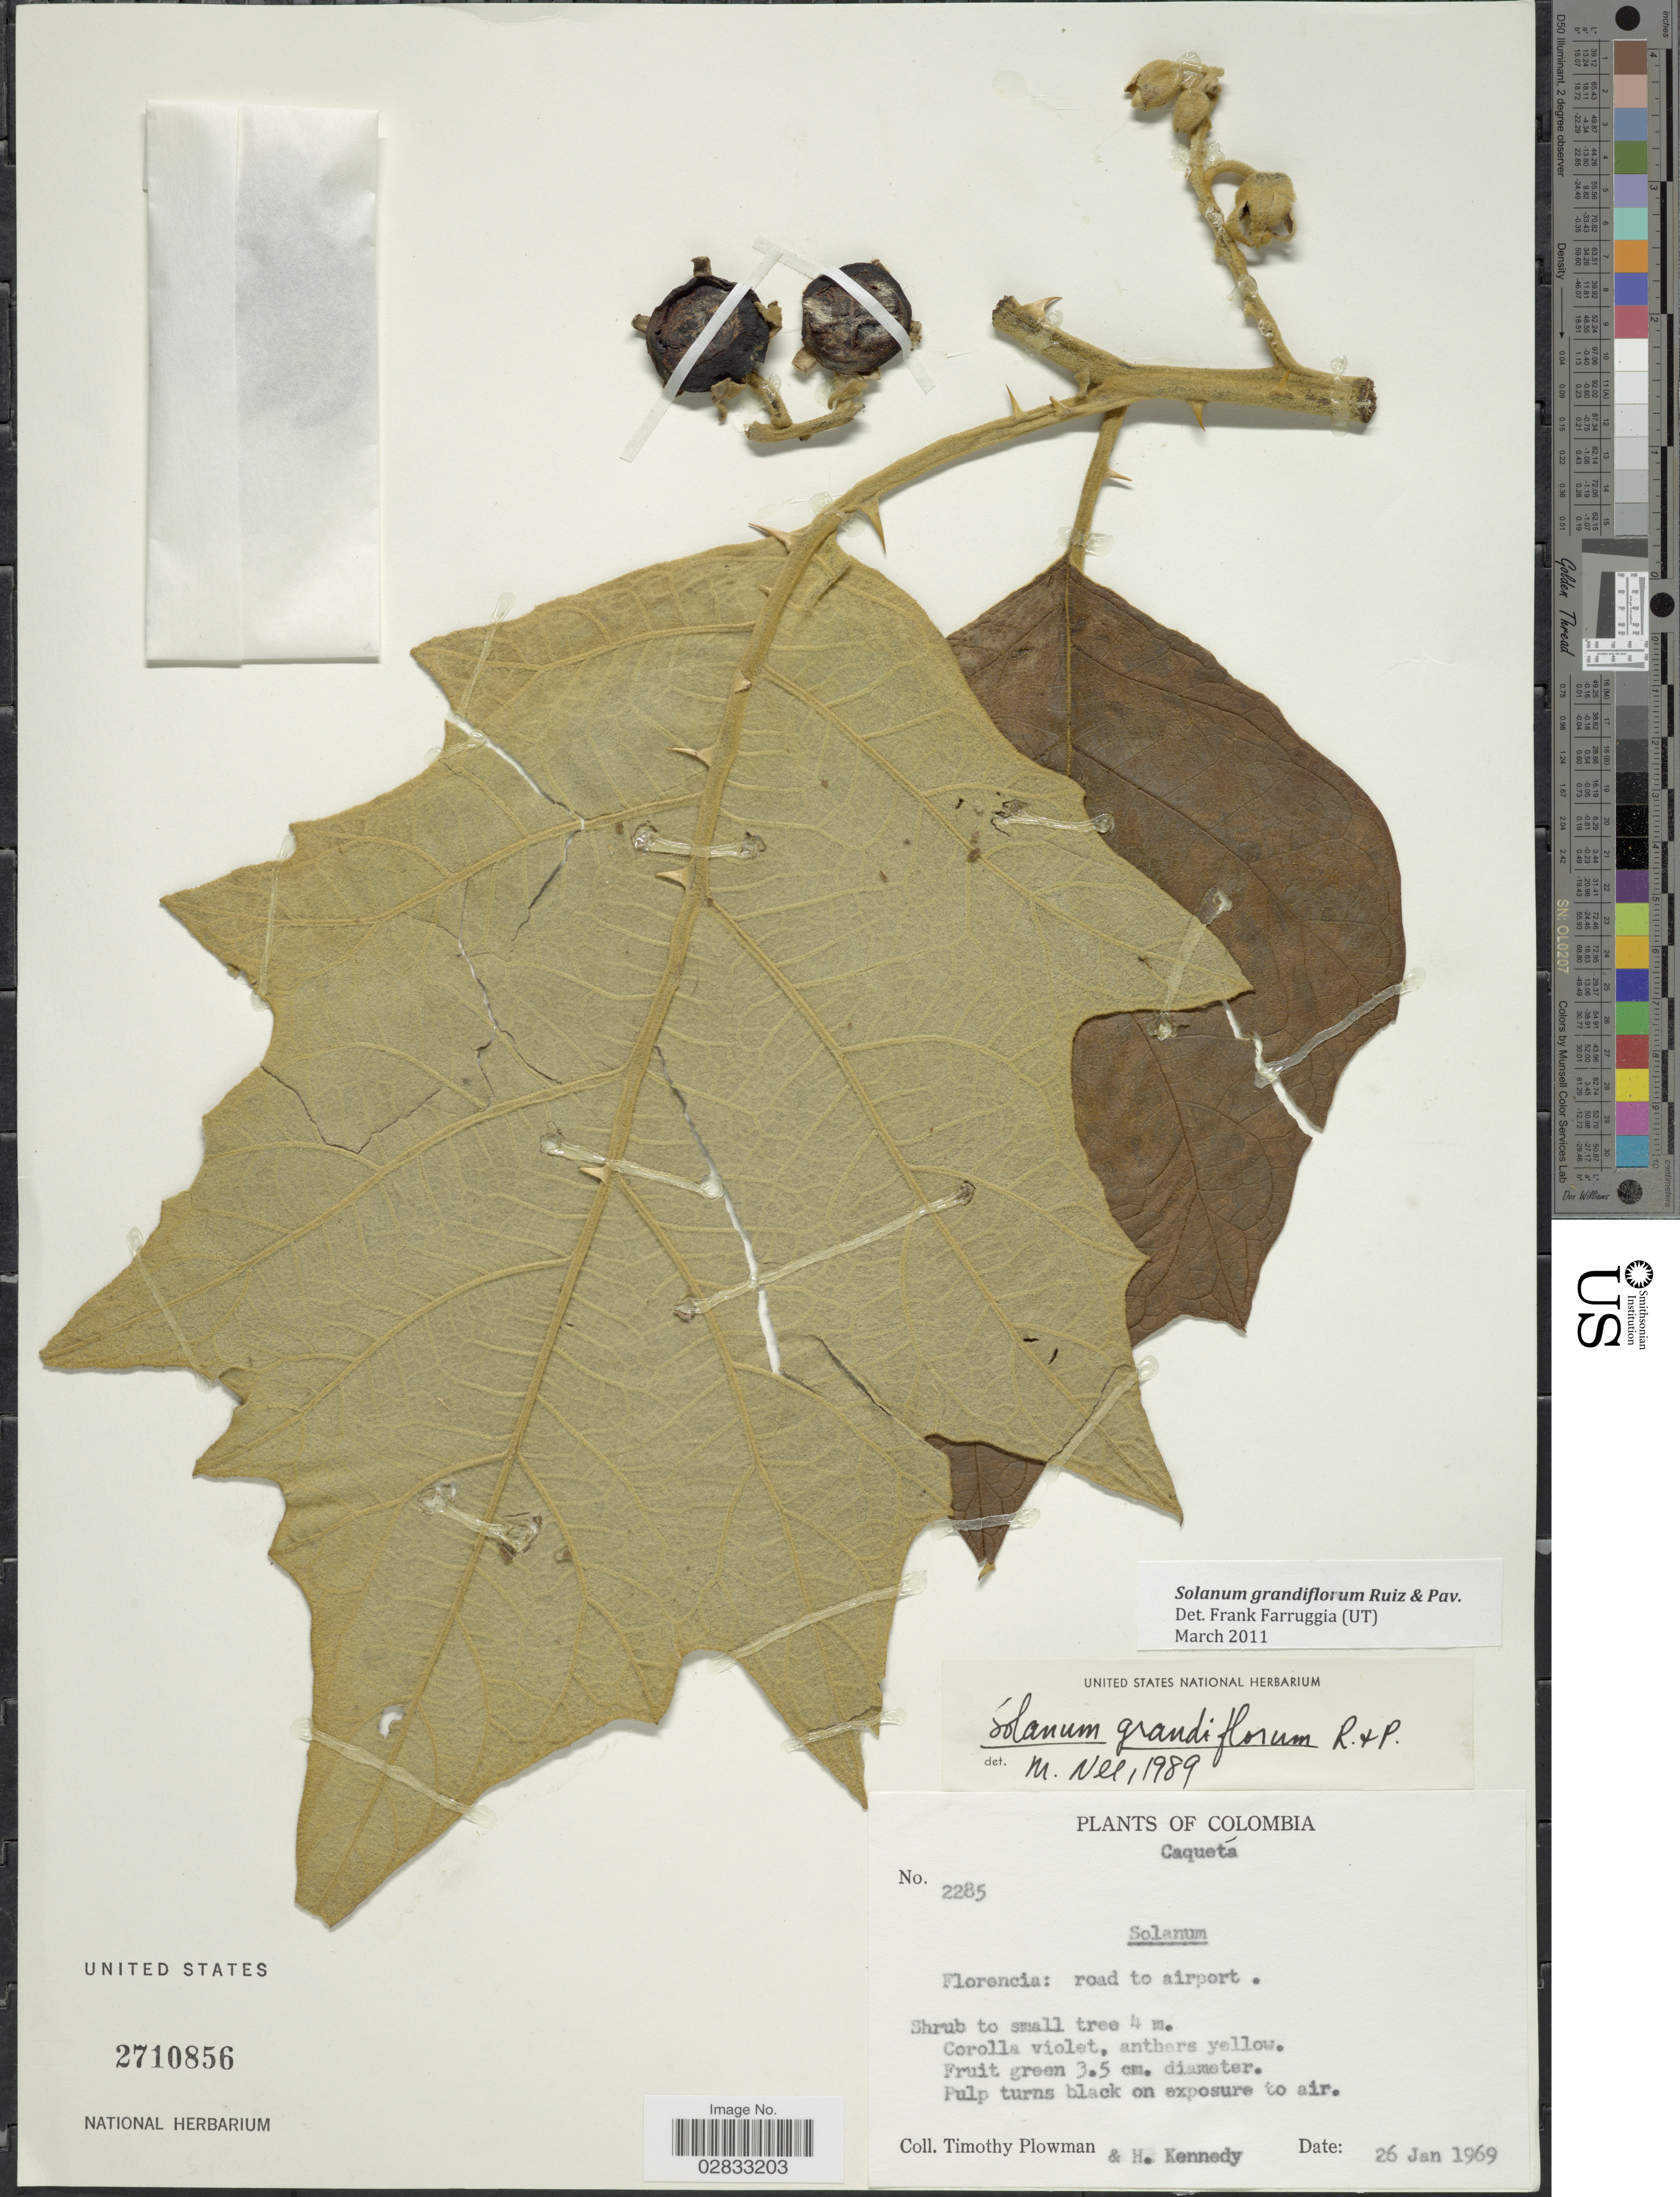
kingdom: Plantae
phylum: Tracheophyta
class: Magnoliopsida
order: Solanales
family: Solanaceae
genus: Solanum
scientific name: Solanum grandiflorum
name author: Ruiz & Pav.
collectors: T. Plowman & H. Kennedy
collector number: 2285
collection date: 1969-01-26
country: Colombia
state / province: Caquetá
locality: Florencia: road to airport.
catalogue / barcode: US 2710856